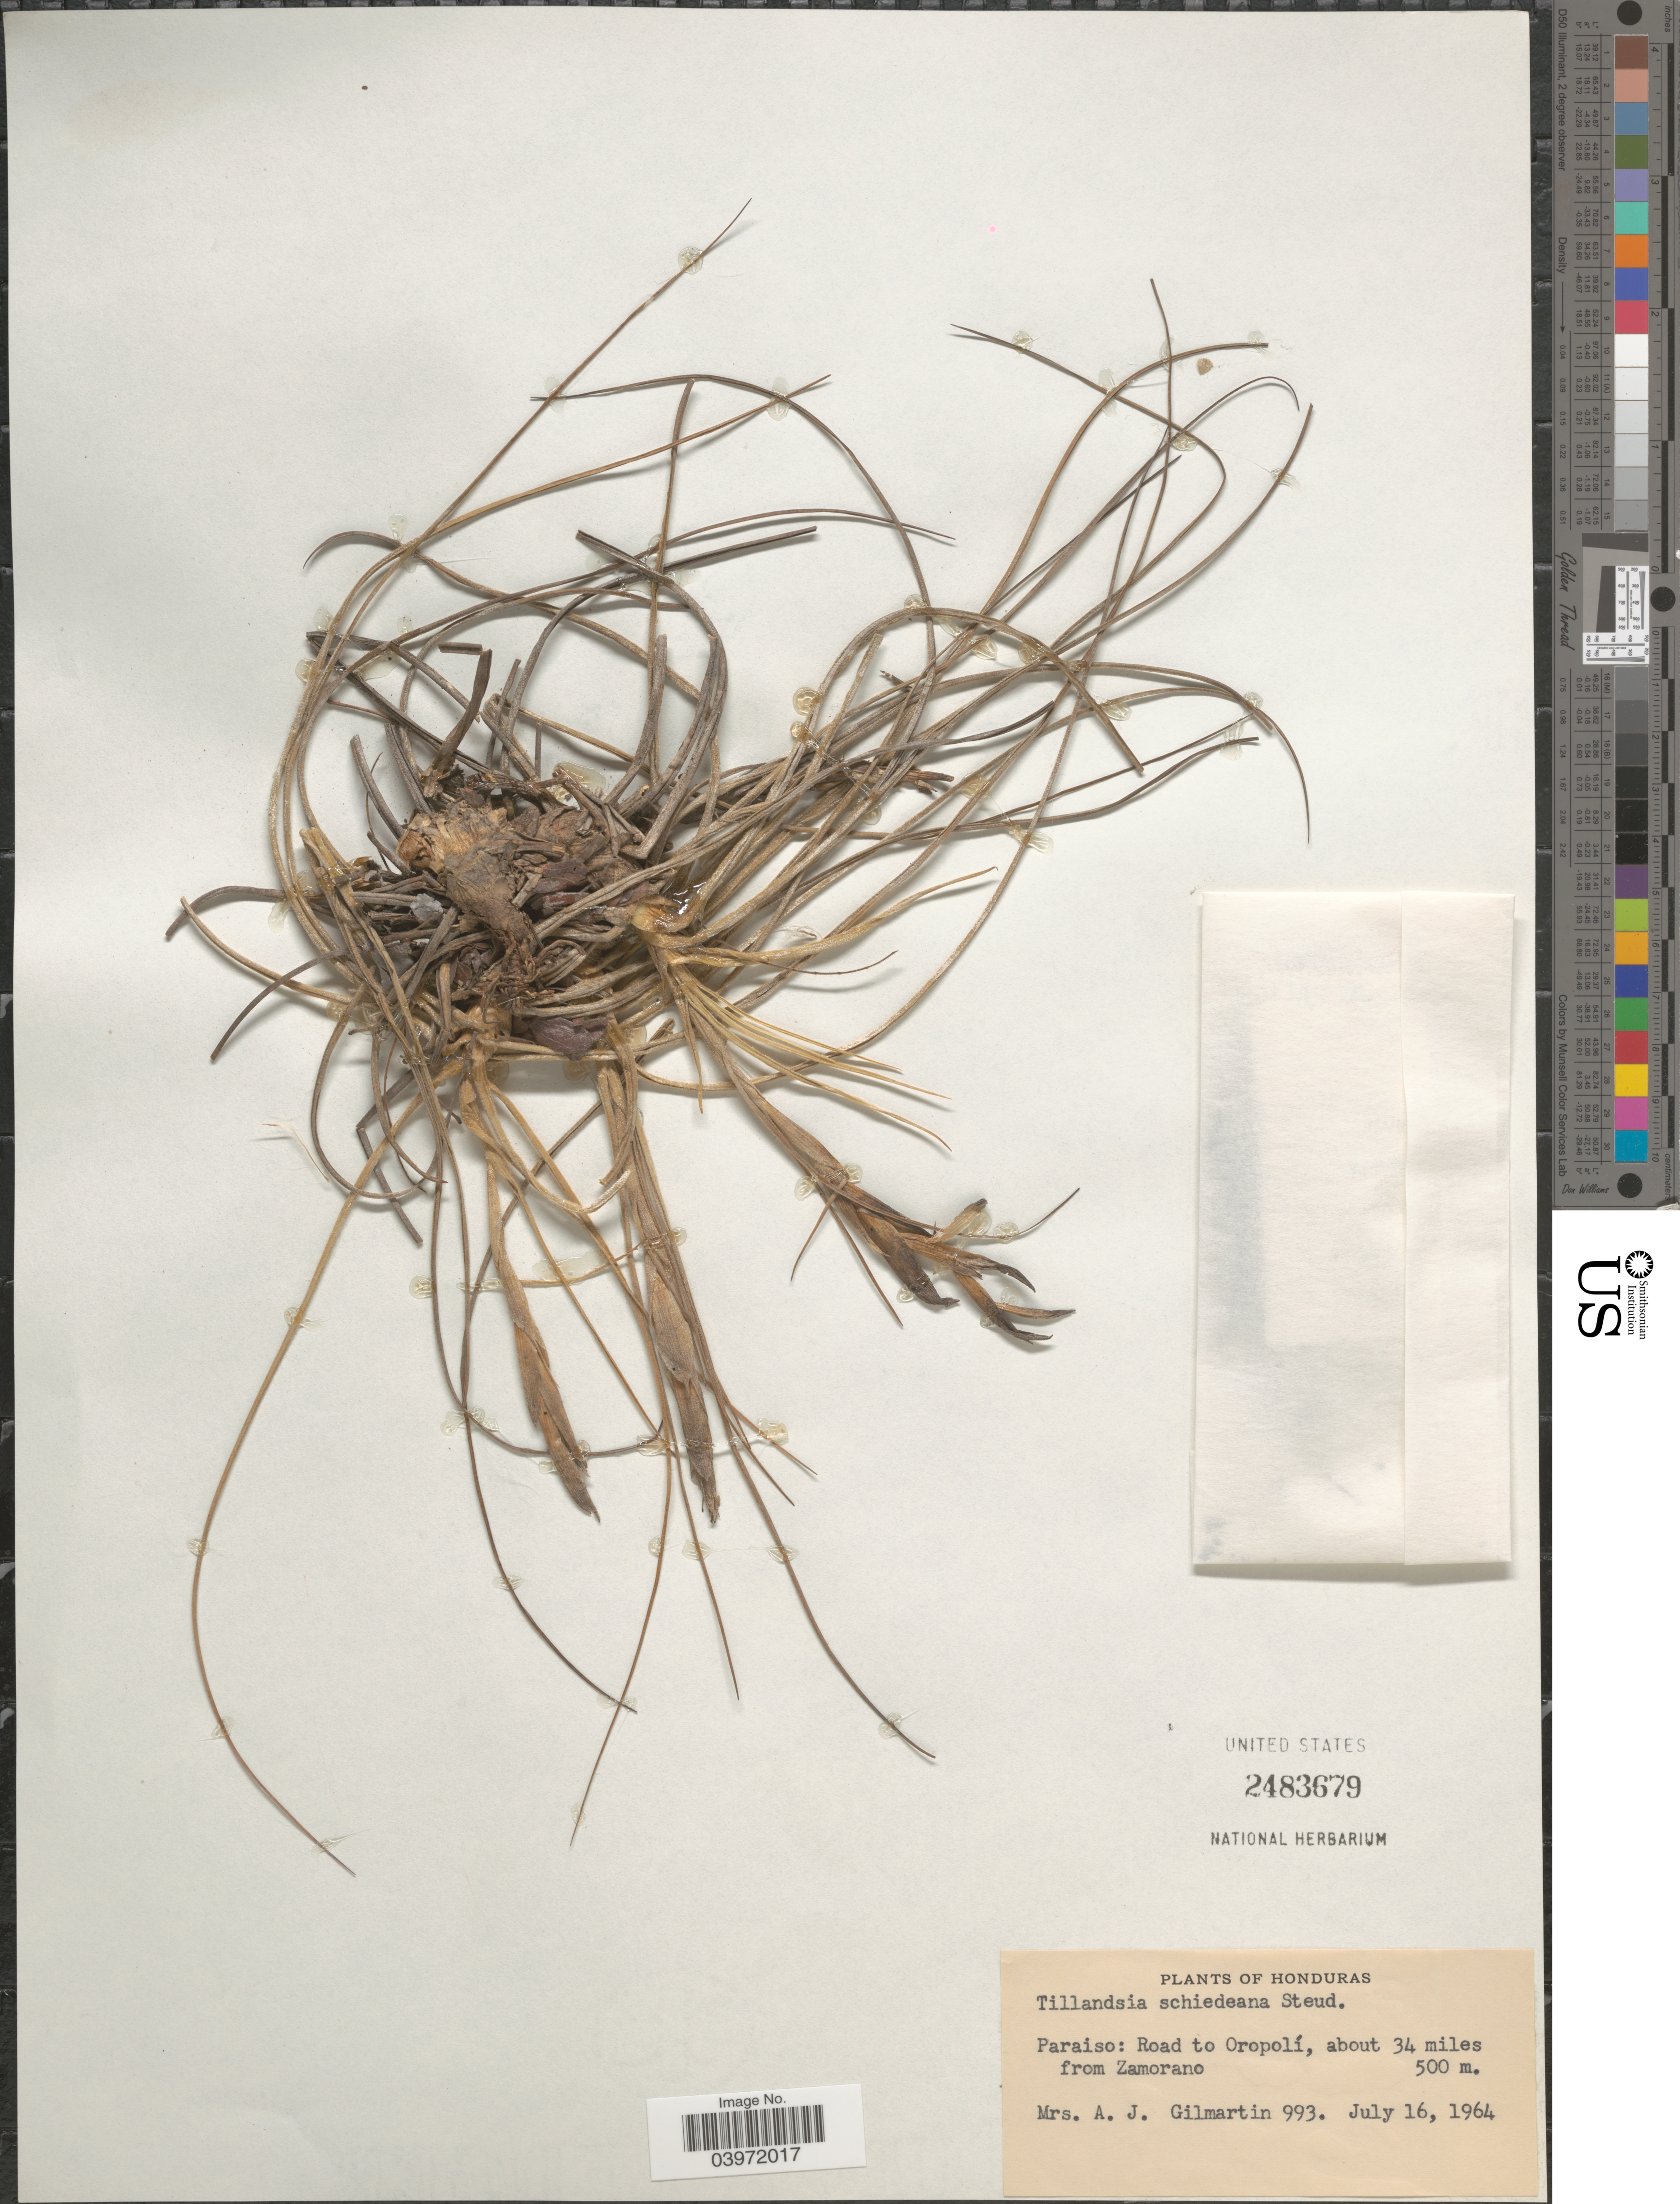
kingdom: Plantae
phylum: Tracheophyta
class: Liliopsida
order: Poales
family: Bromeliaceae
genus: Tillandsia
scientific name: Tillandsia schiedeana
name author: Steud.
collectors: A. J. Gilmartin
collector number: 993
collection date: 1964-07-16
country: Honduras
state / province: El Paraiso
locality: Paraiso: Road to Oropolí, about 34 miles from Zamorano.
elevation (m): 500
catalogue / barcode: US 2483679